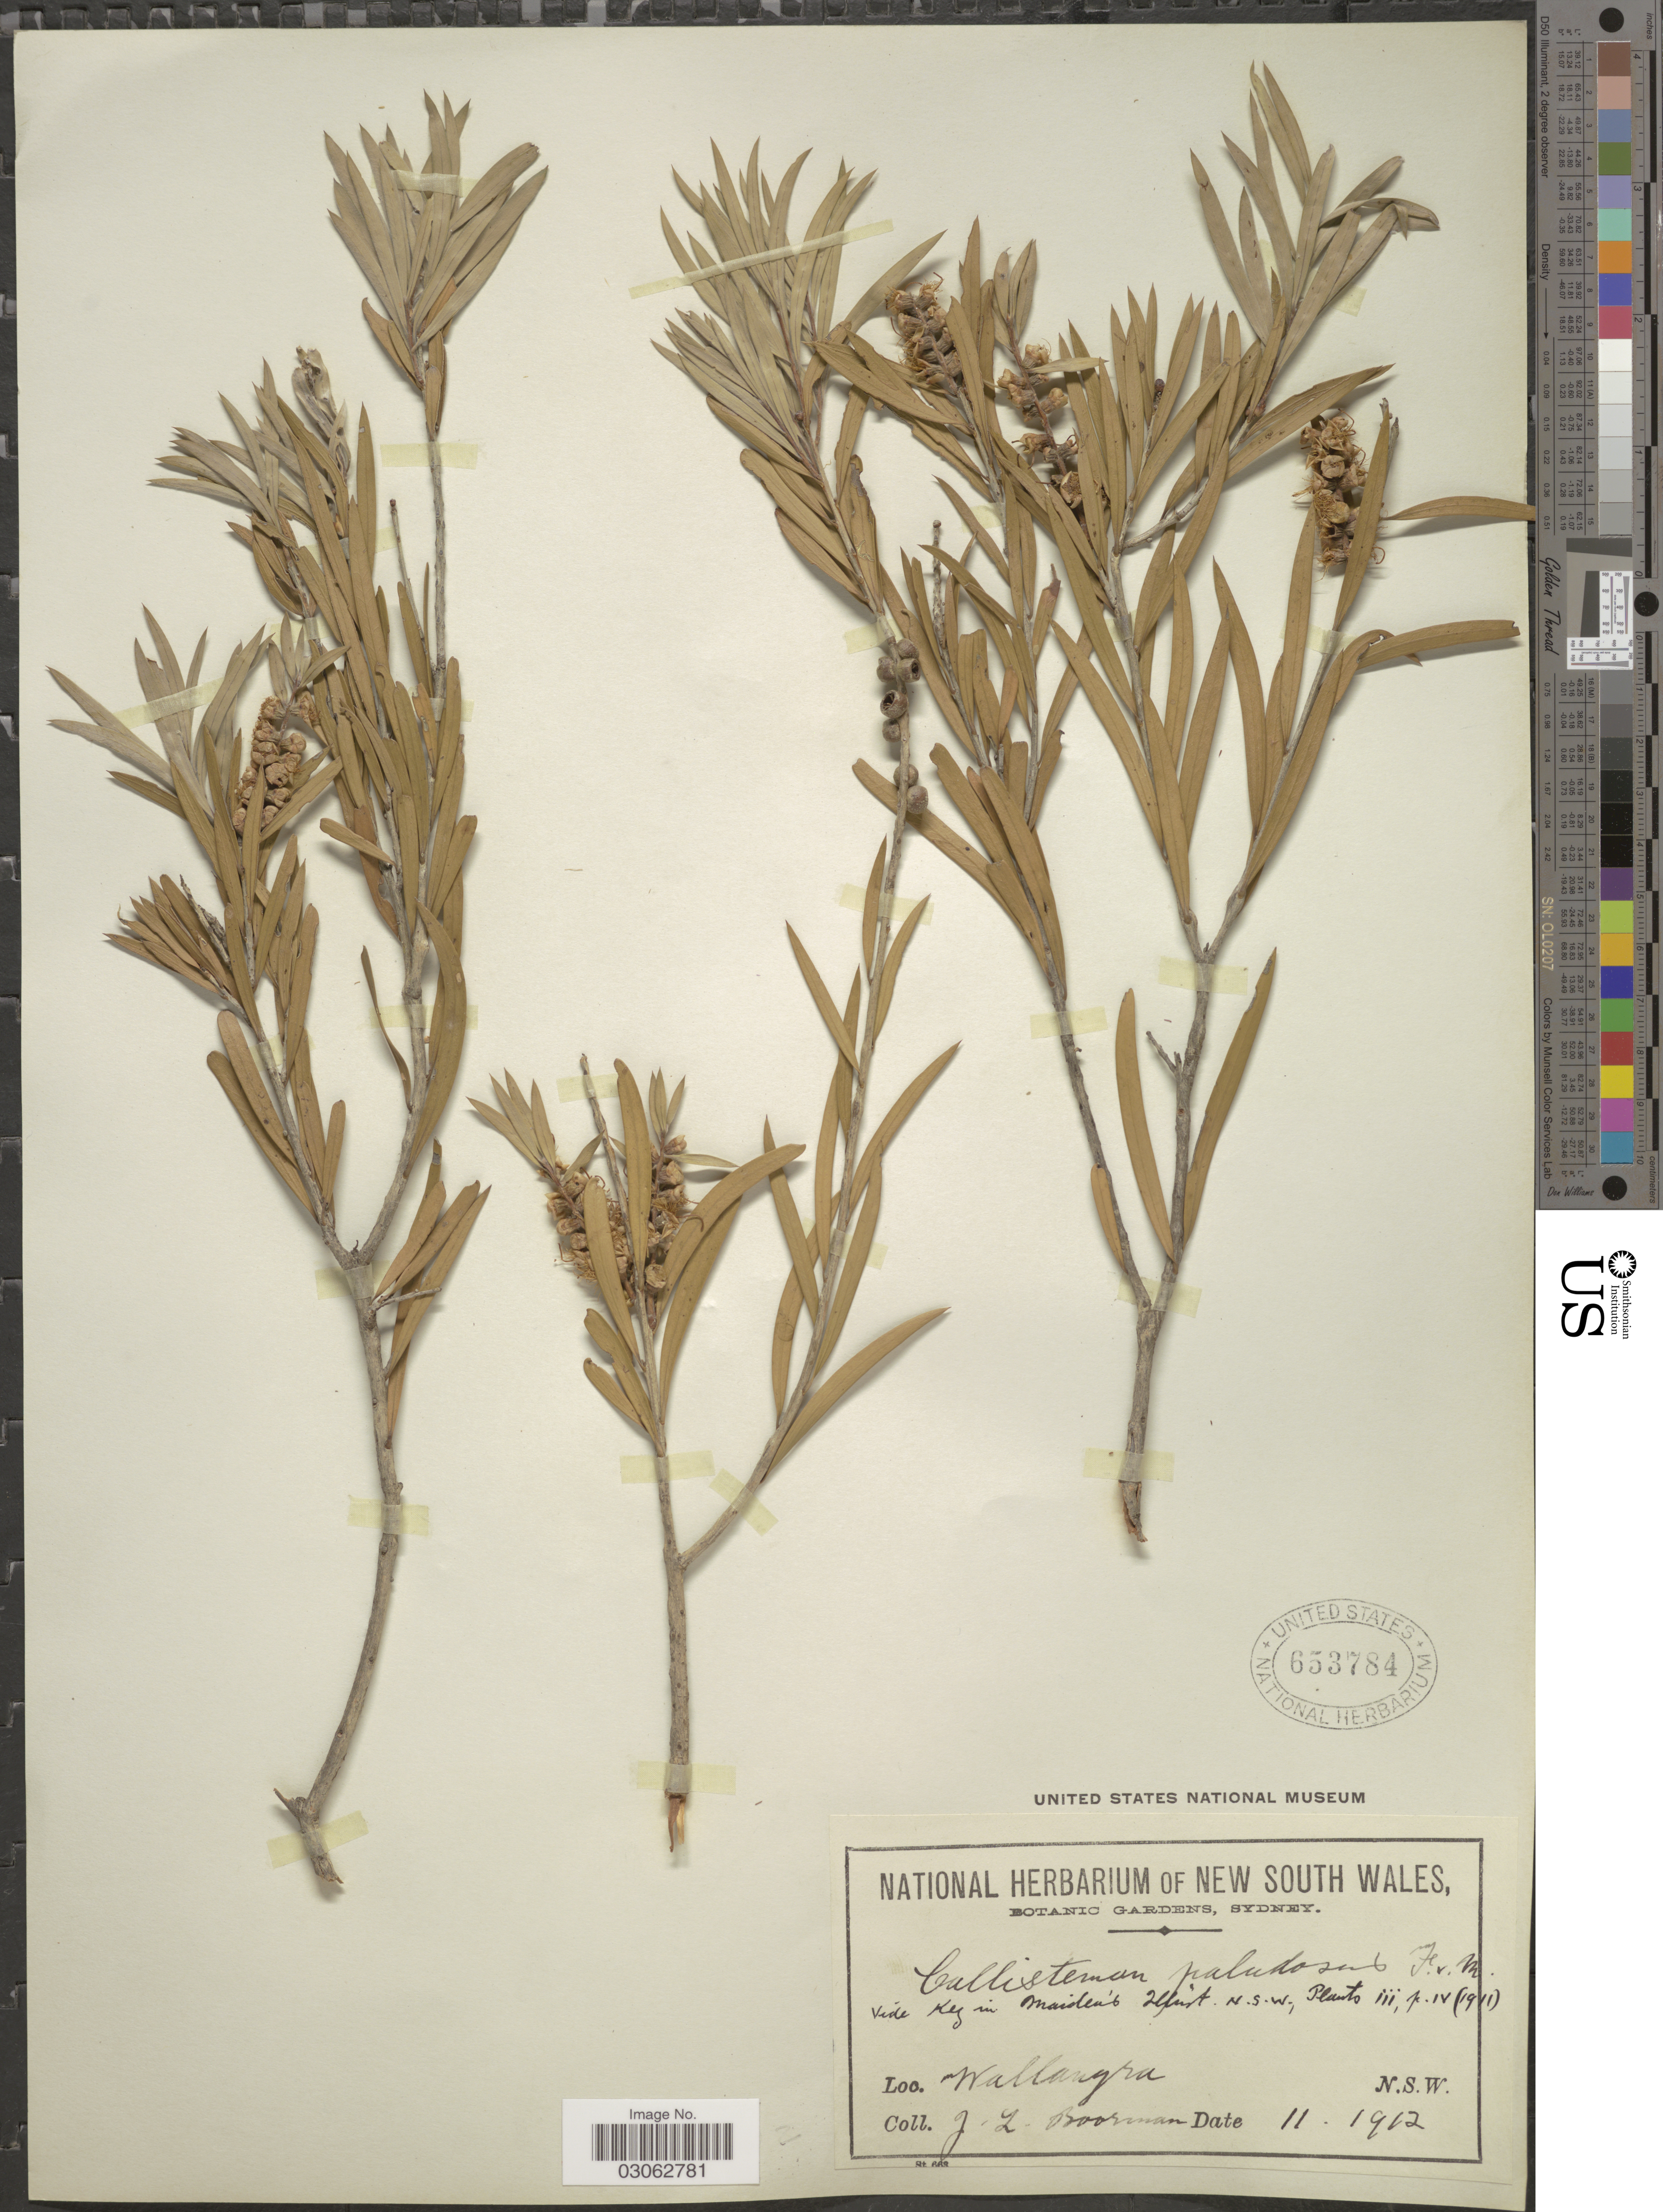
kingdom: Plantae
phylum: Tracheophyta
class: Magnoliopsida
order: Myrtales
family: Myrtaceae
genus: Callistemon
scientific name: Callistemon paludosus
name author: F. Muell.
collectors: J. Boorman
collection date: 1912-11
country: Australia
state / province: New South Wales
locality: Wallangra. N.S.W.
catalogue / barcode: US 653784